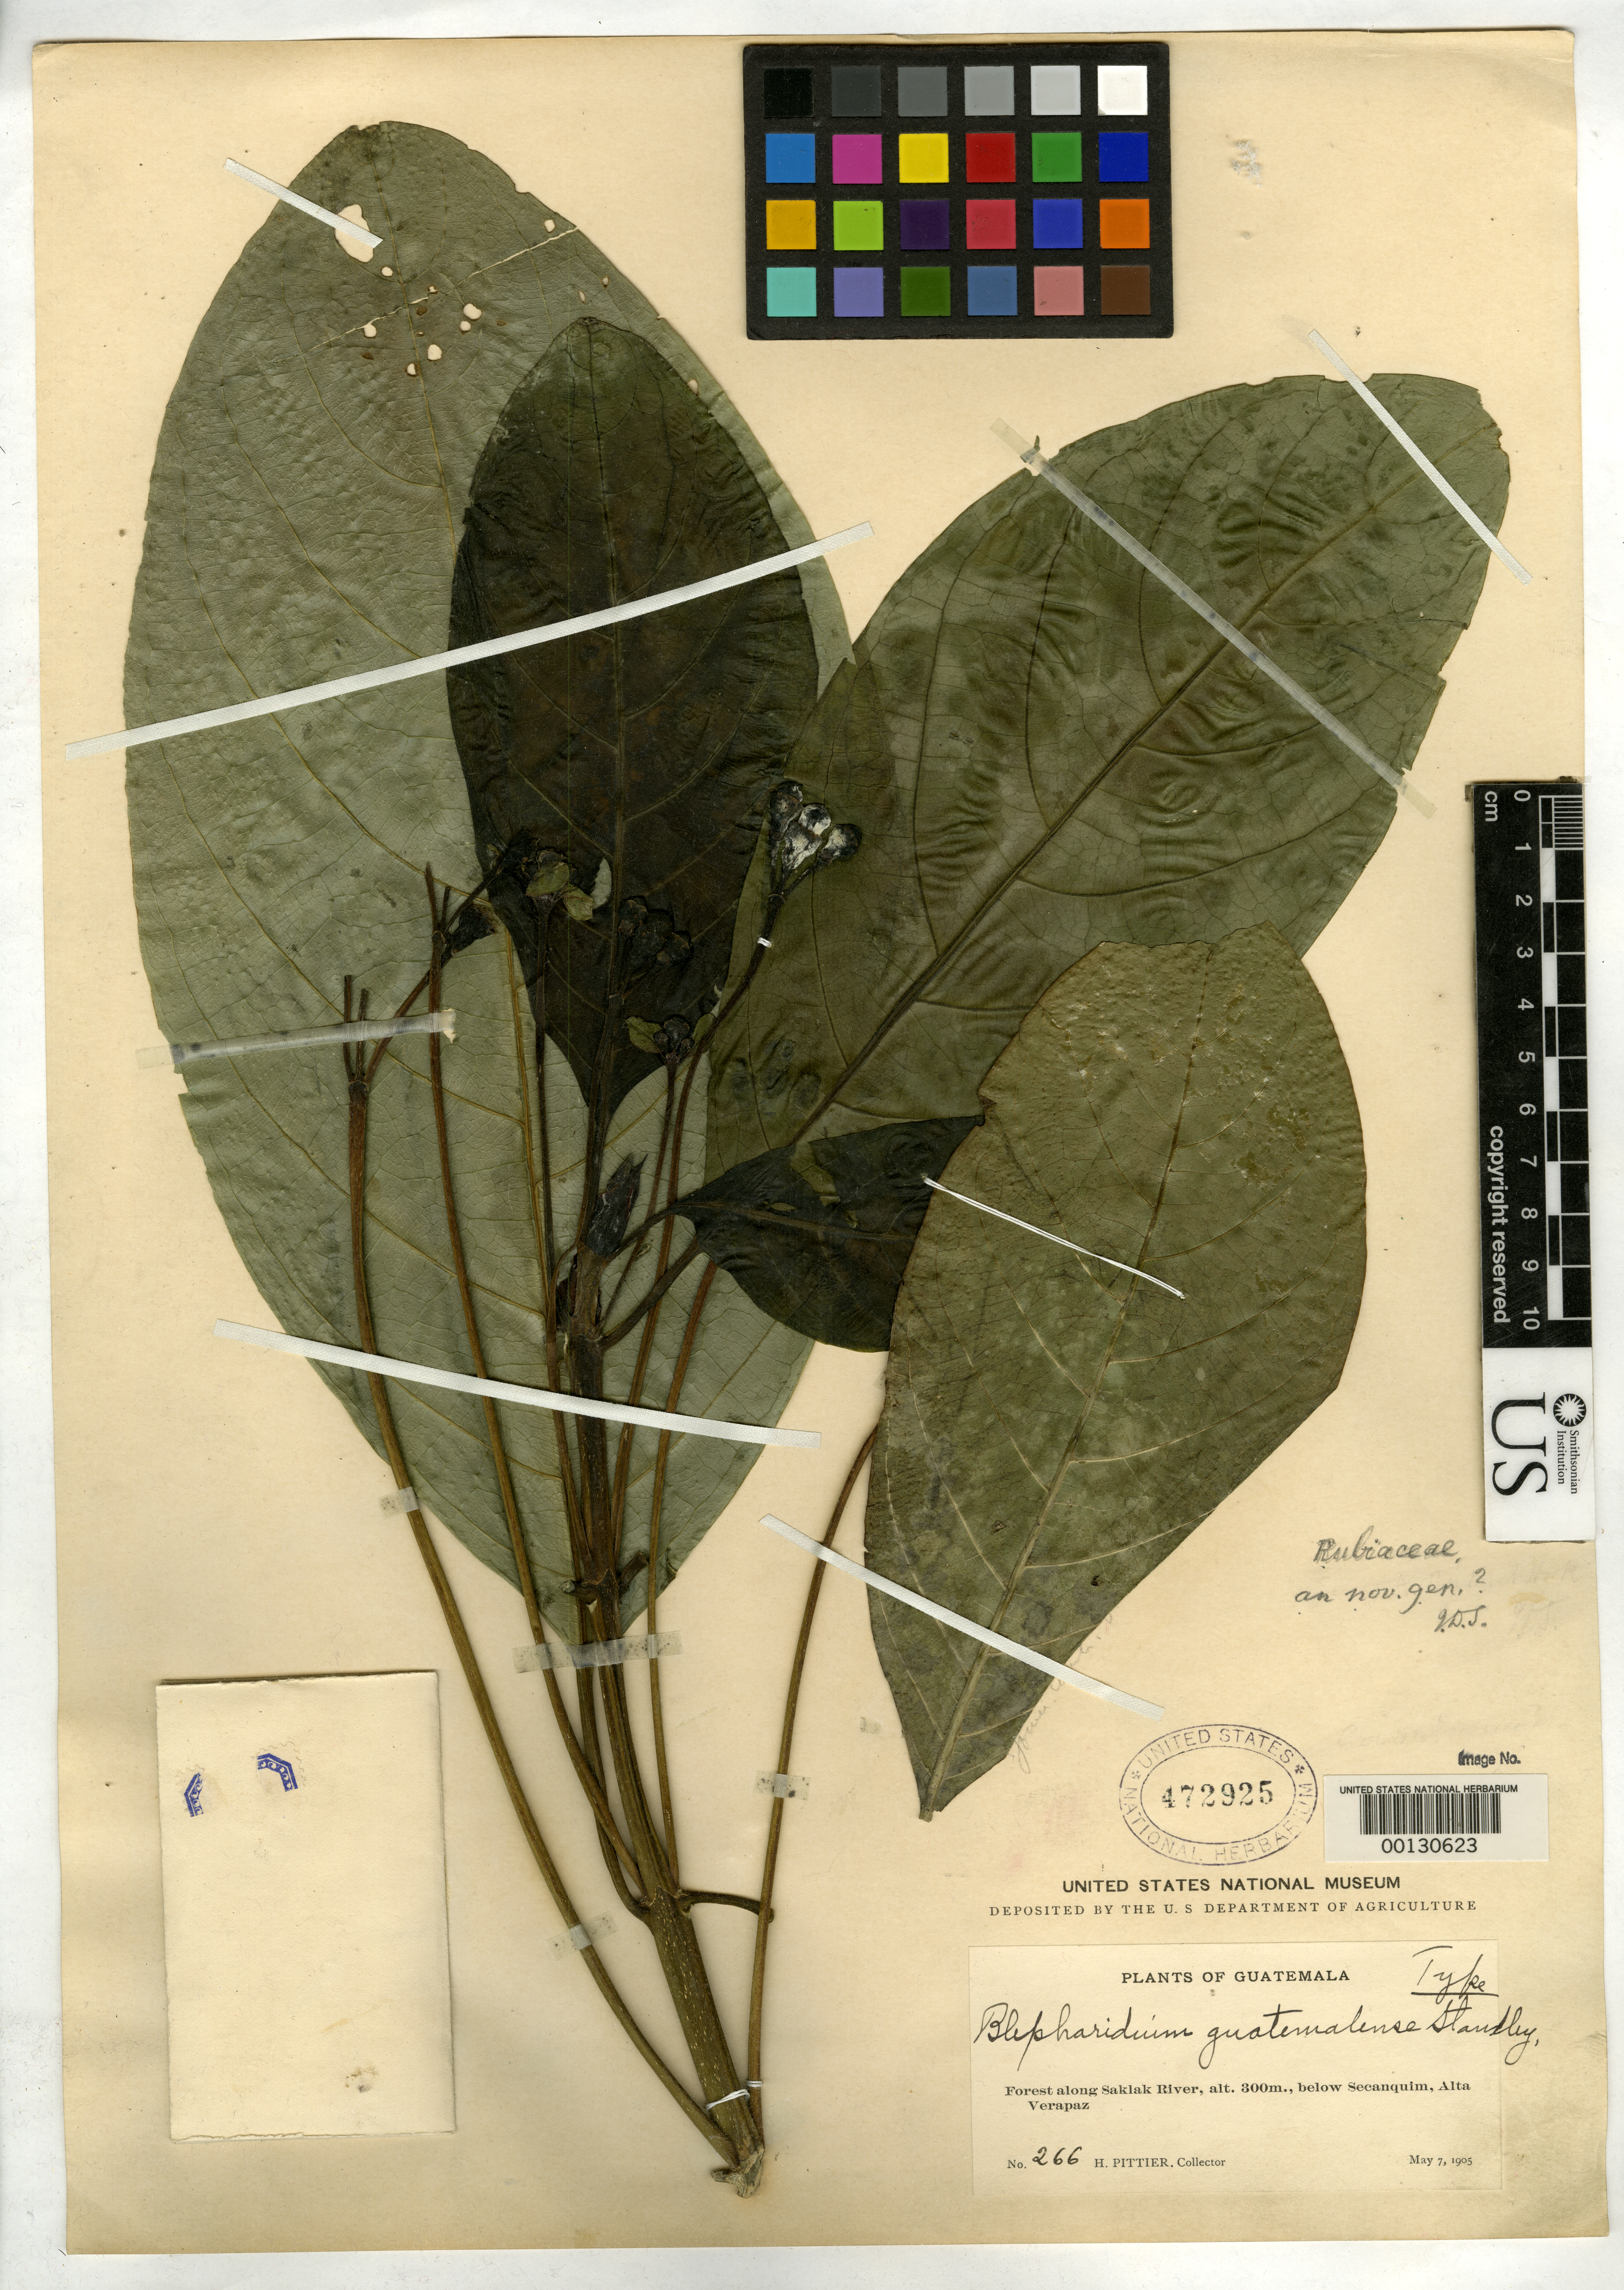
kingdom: Plantae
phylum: Tracheophyta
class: Magnoliopsida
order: Gentianales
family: Rubiaceae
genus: Blepharidium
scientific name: Blepharidium guatemalense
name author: Standl.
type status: Holotype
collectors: H. F. Pittier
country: Guatemala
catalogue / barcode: US 472925